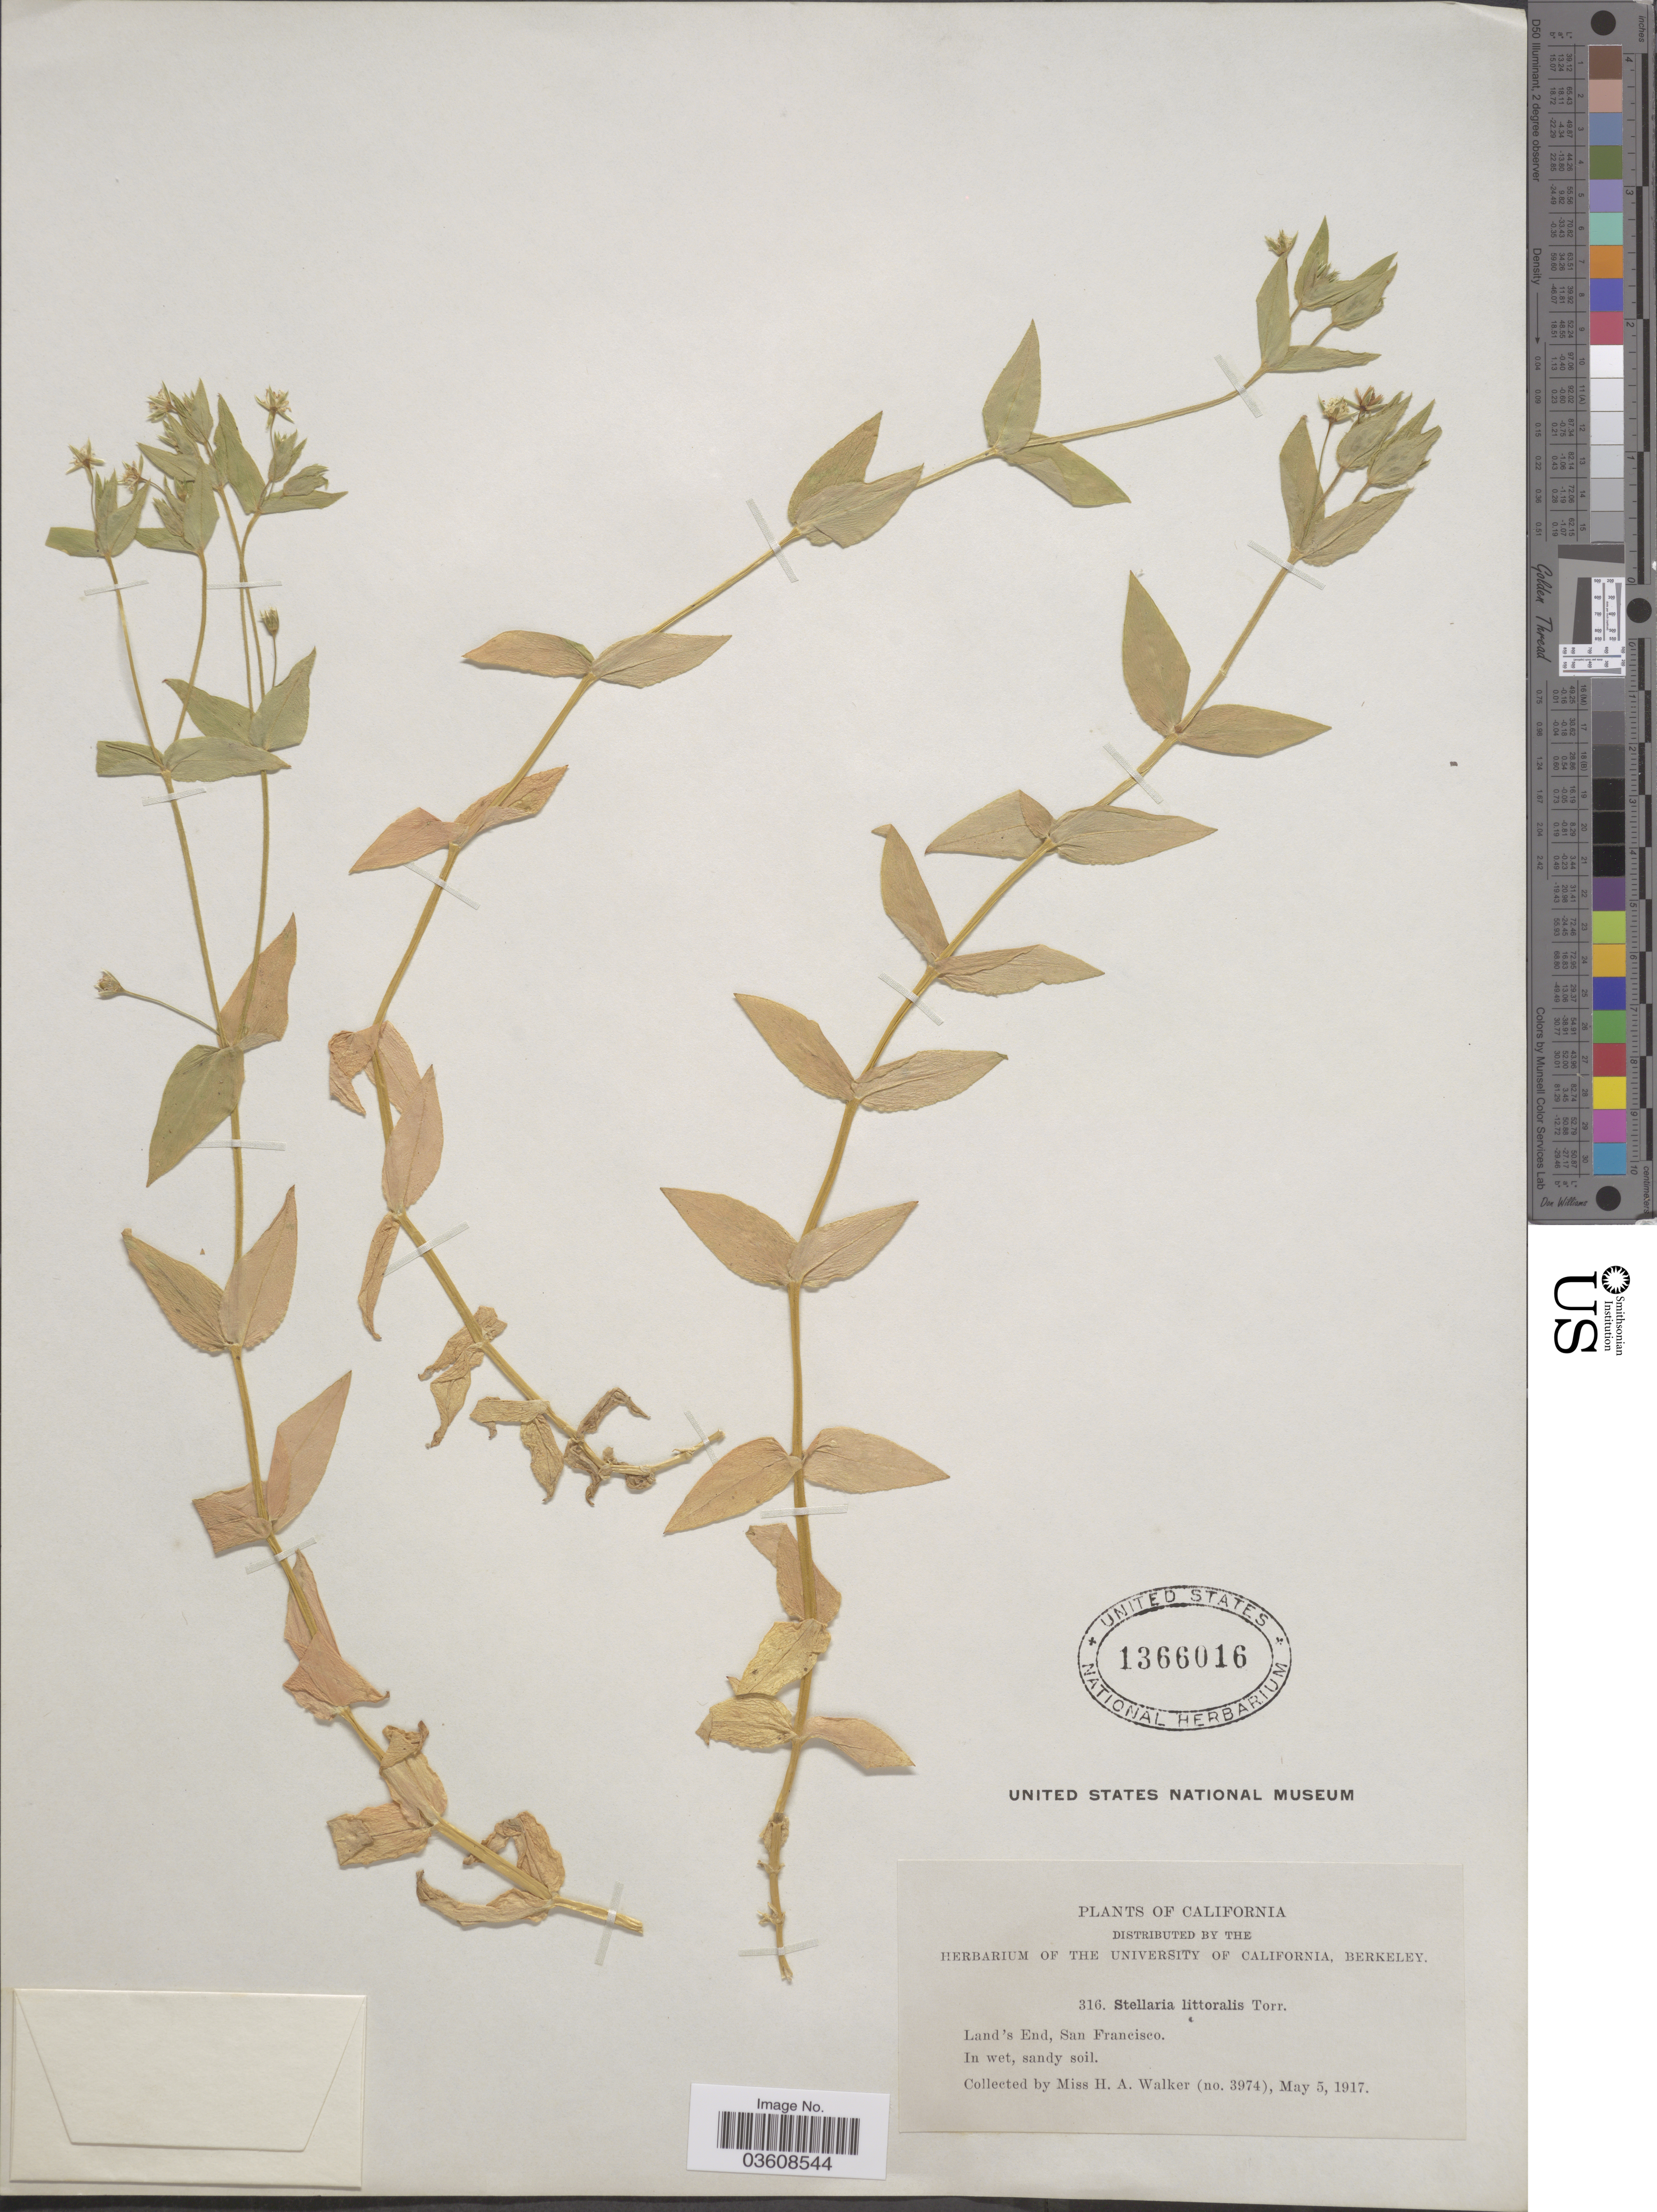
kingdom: Plantae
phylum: Tracheophyta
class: Magnoliopsida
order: Caryophyllales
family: Caryophyllaceae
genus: Stellaria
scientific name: Stellaria littoralis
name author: Torr.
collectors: H. Walker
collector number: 3974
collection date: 1917-05-05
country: United States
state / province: California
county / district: San Francisco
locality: Land's End, San Francisco.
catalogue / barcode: US 1366016